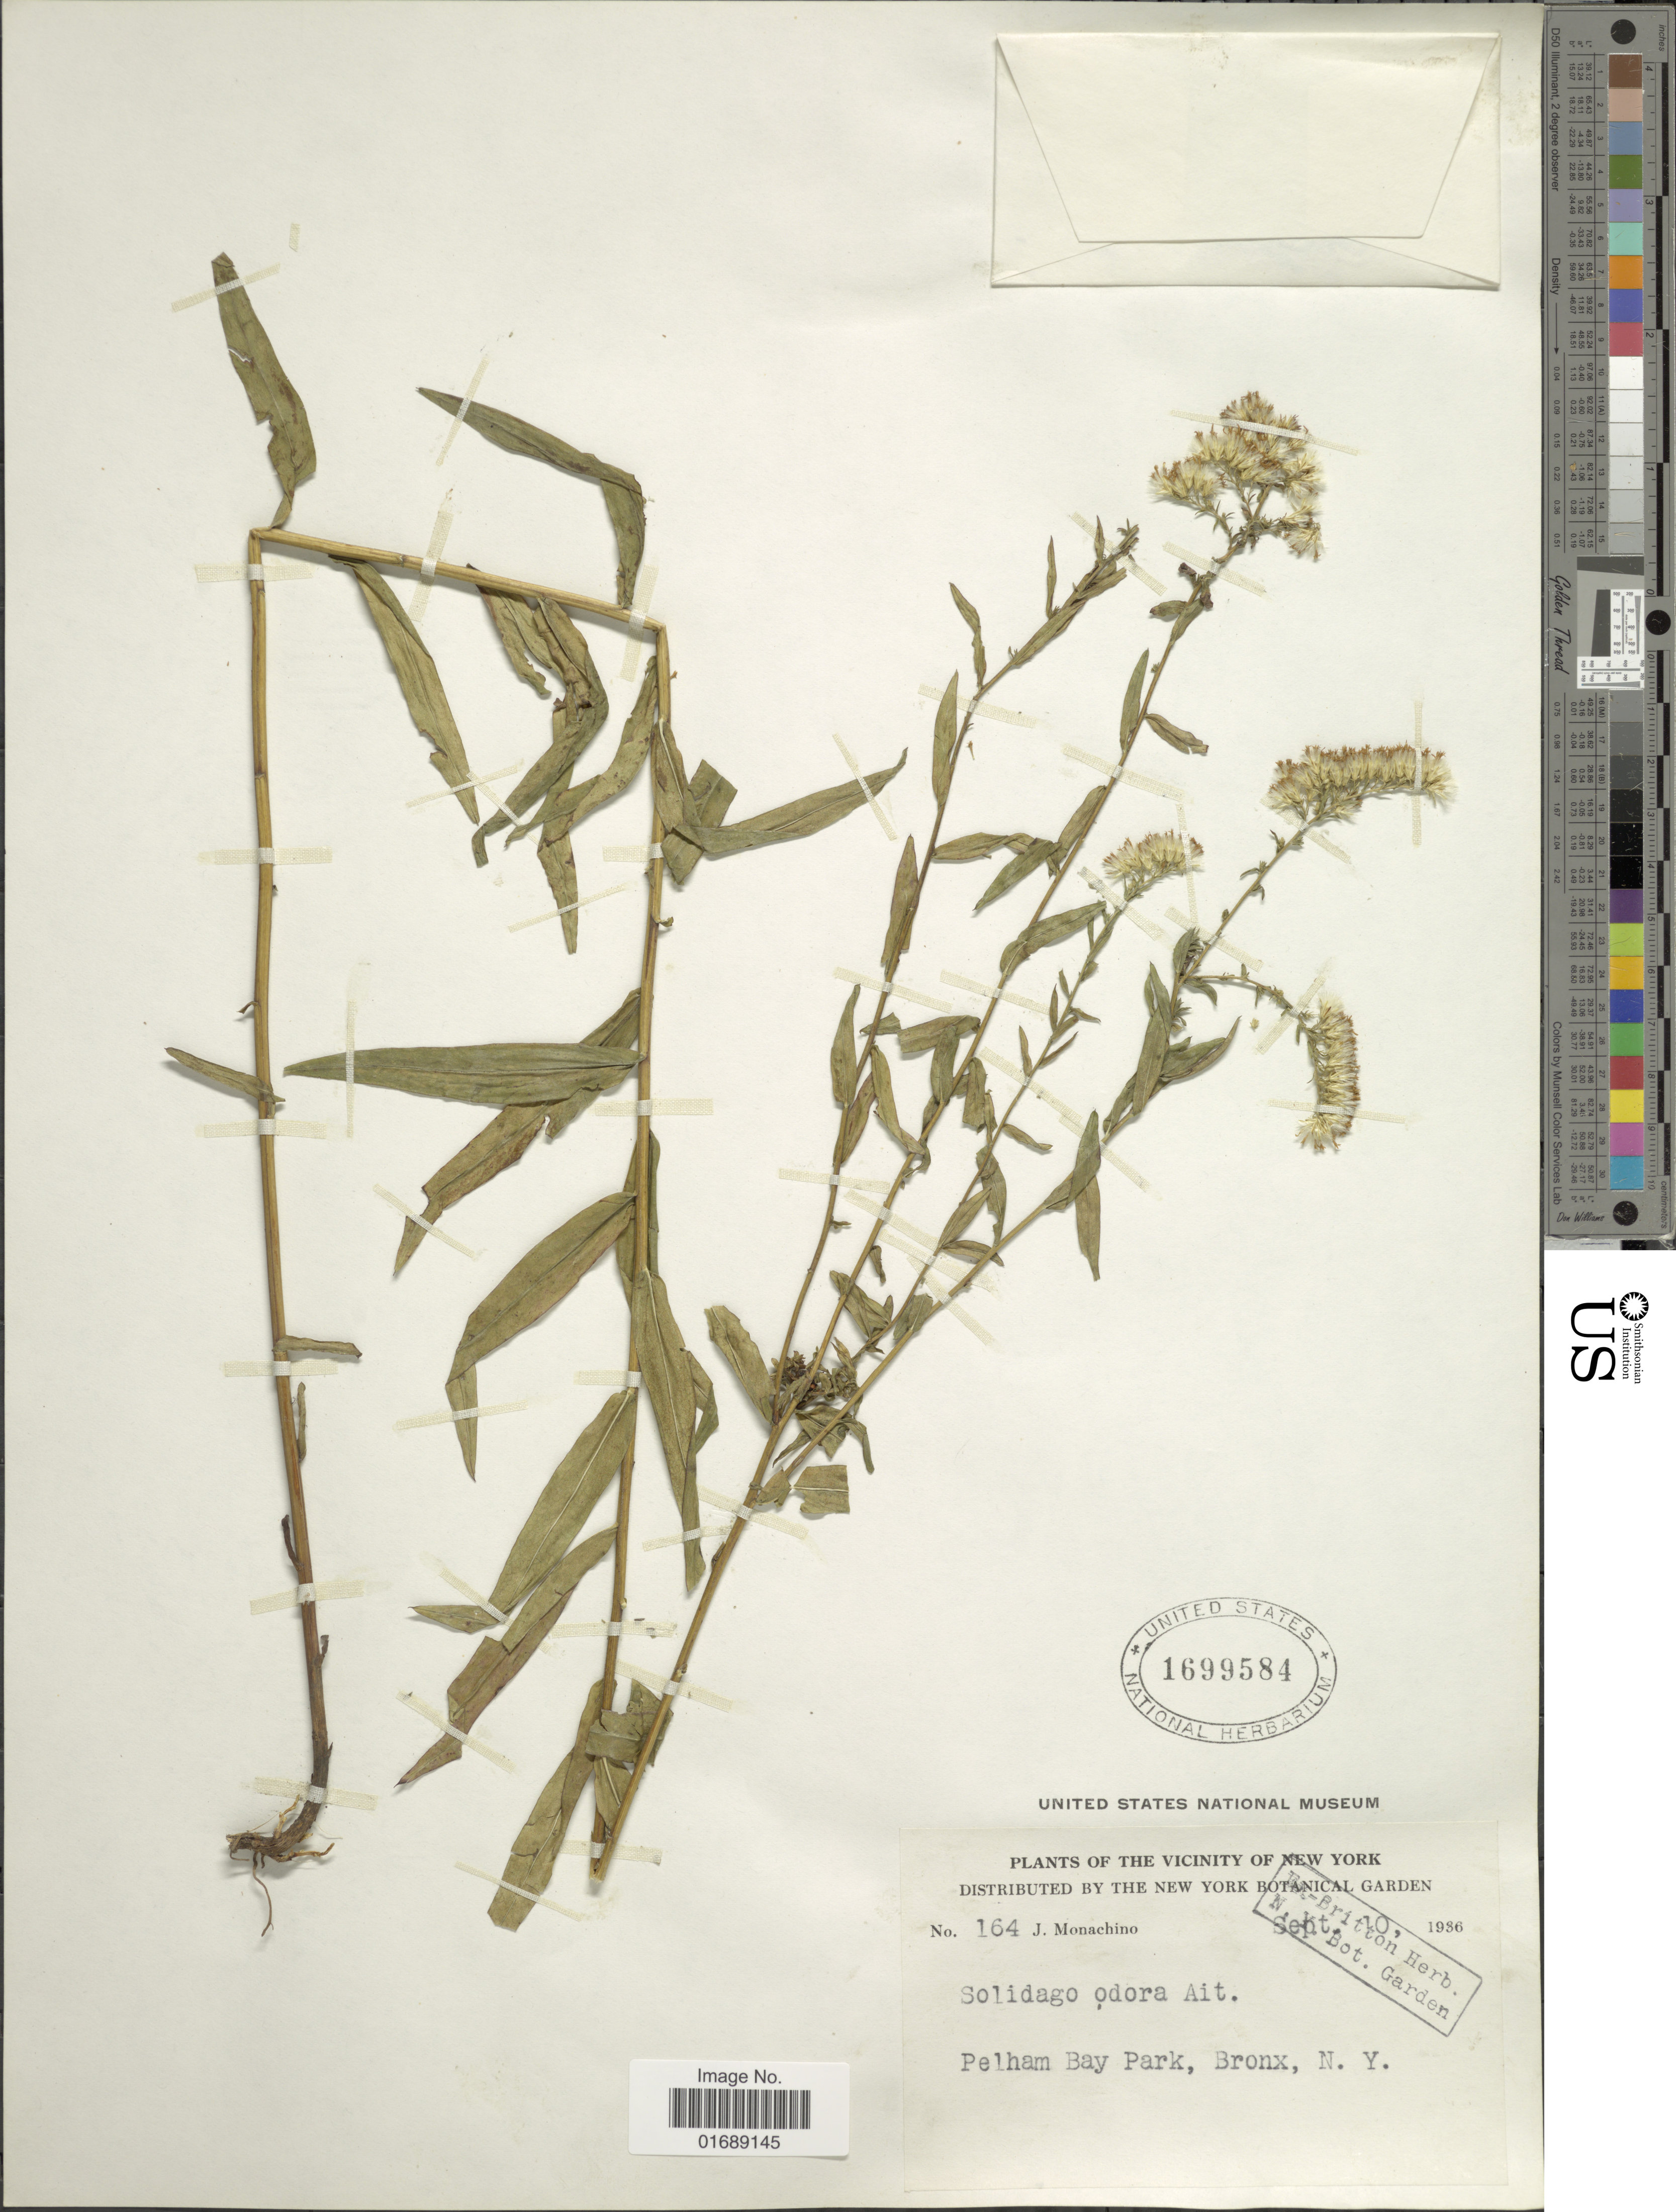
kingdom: Plantae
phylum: Tracheophyta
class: Magnoliopsida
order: Asterales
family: Asteraceae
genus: Solidago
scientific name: Solidago odora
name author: Aiton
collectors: J. V. Monachino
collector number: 164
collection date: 1936-09-10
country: United States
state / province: New York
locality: The vicinity of New York, Pelham Bay Park, Bronx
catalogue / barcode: US 1699584